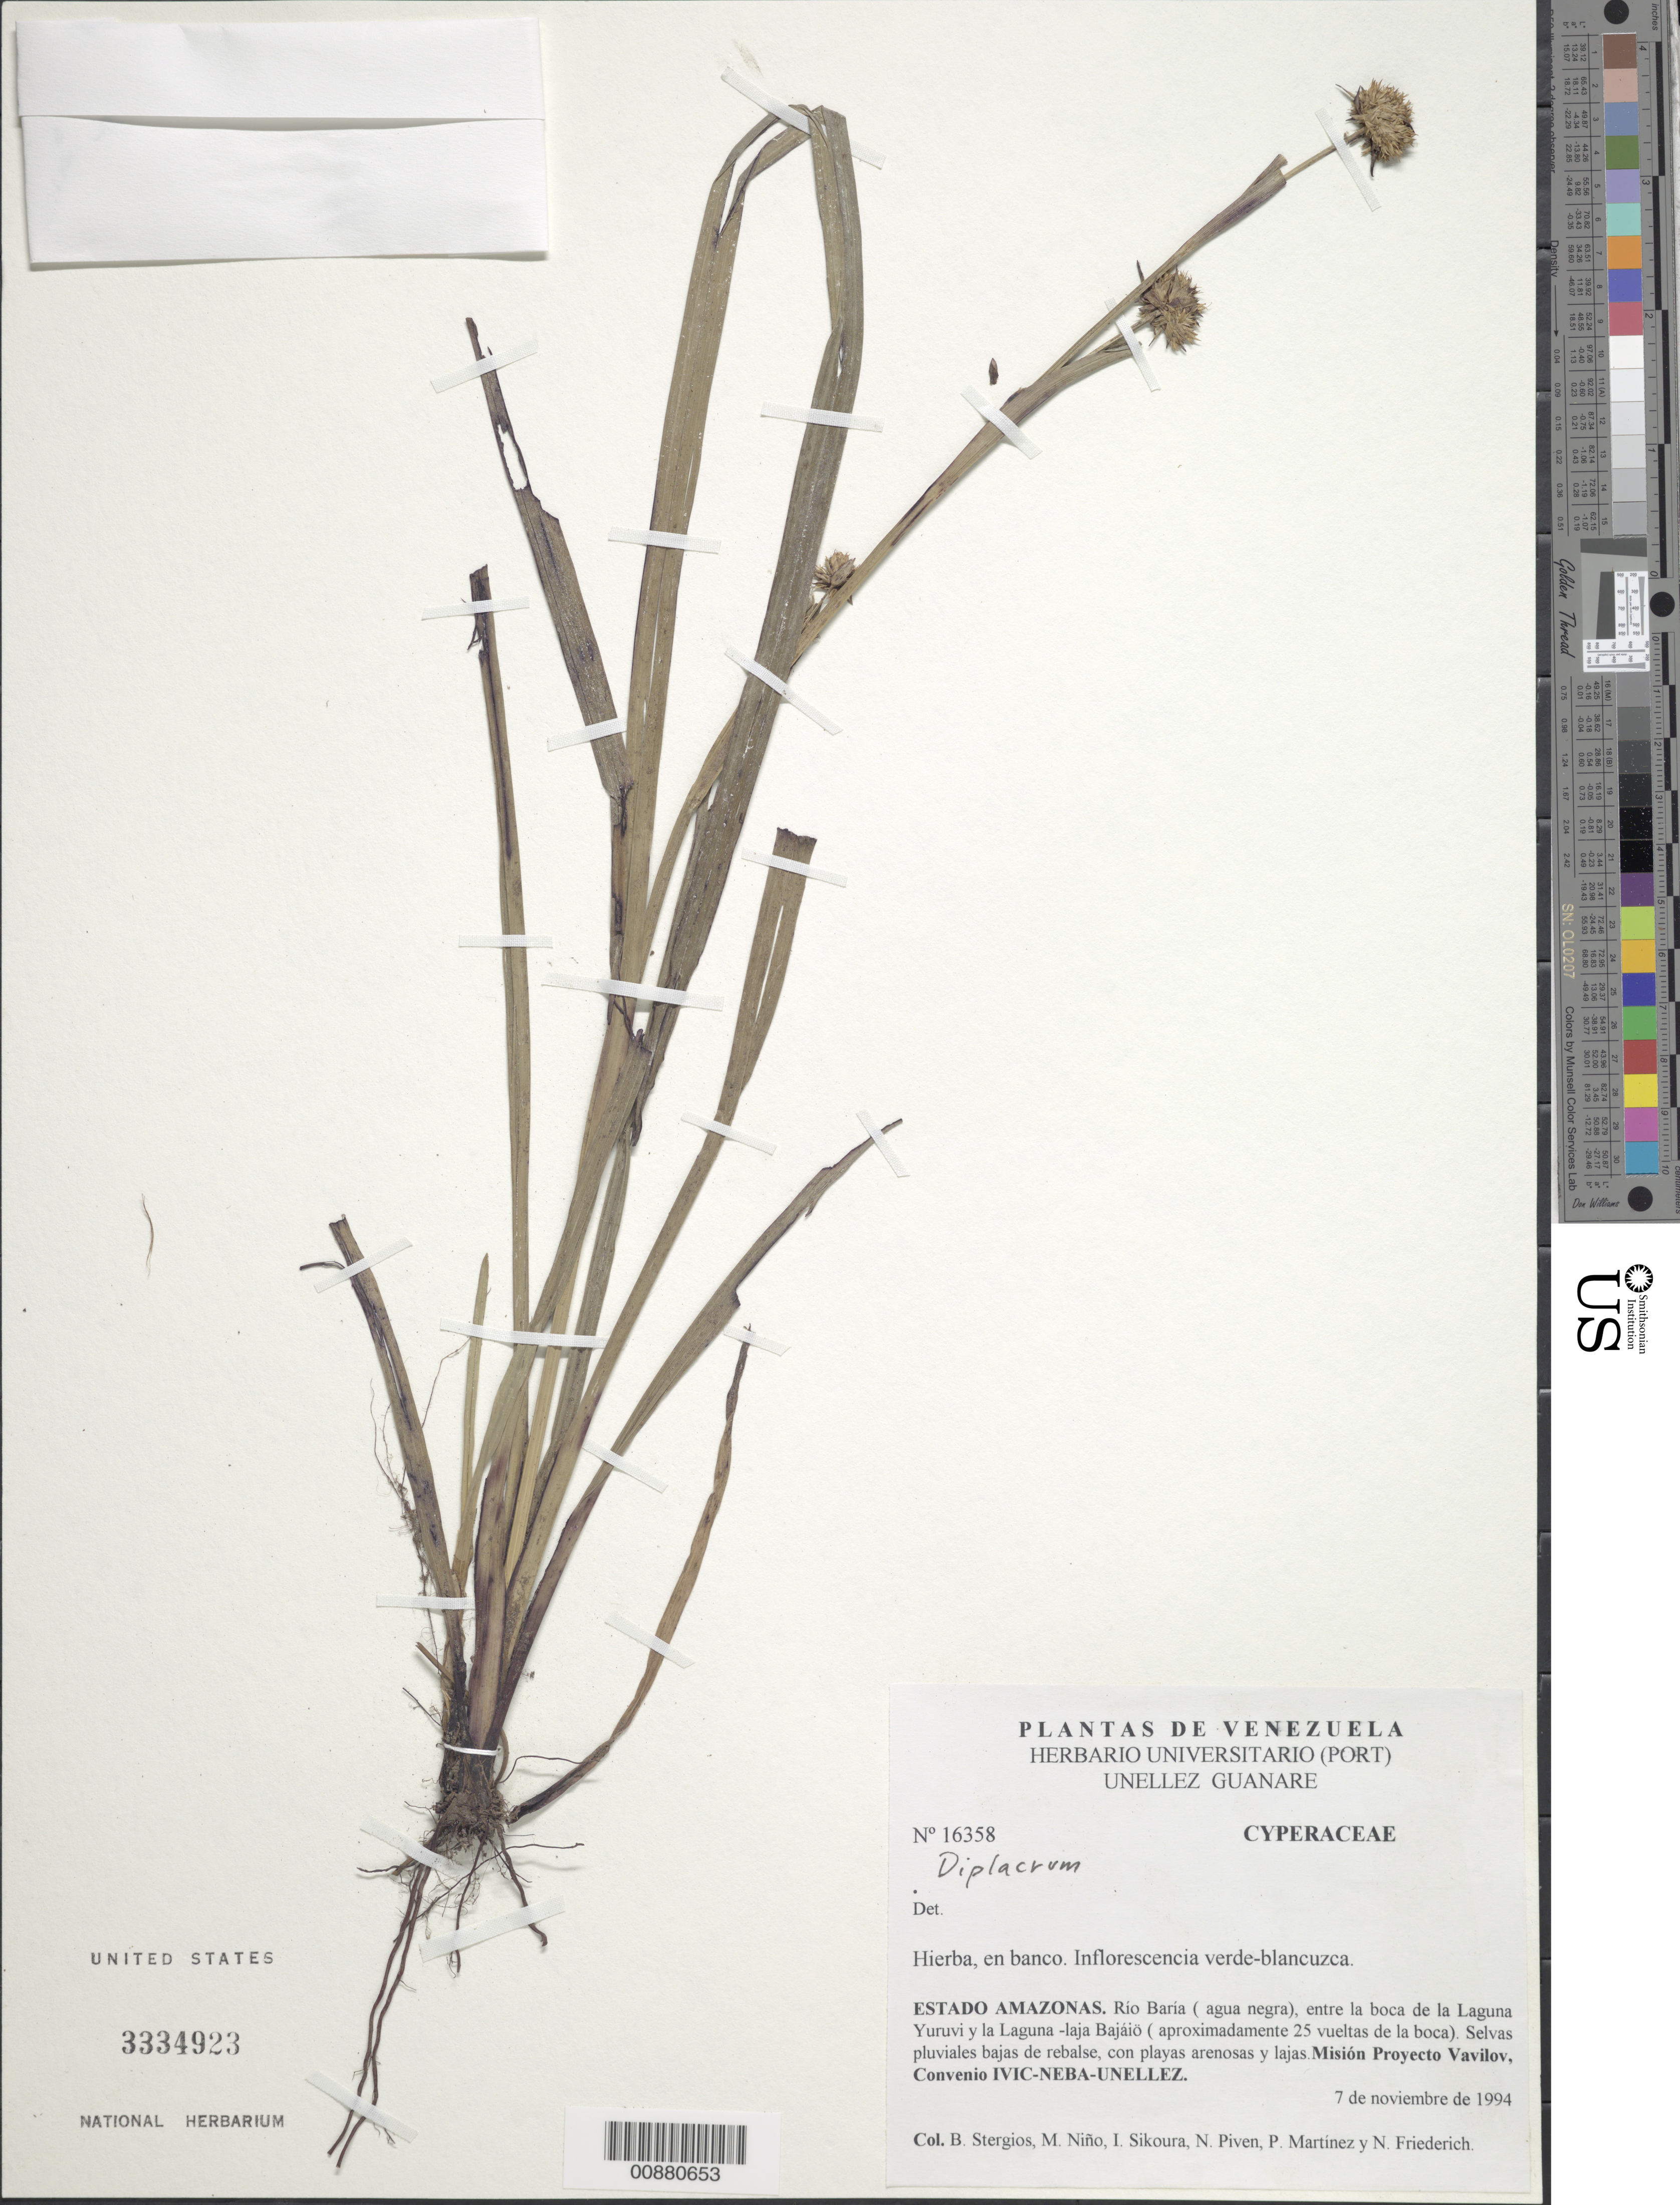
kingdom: Plantae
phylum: Tracheophyta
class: Liliopsida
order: Poales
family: Cyperaceae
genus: Diplacrum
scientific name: Diplacrum sp.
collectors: B. G. Stergios, S. M. Niño, I. Sikoura, N. Piven, P. Martinez & N. Friederich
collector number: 16358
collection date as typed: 7-Nov-94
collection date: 1994-11-07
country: Venezuela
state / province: Amazonas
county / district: Río Negro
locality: Río Baría, entre la boca de la Laguna Yuruvi y la Laguna-laja Bajáiö (aprox. a 25 vueltas de la boca)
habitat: Selvas pluviales bajas de rebalse, con playas arenosas y lajas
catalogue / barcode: US 3334923